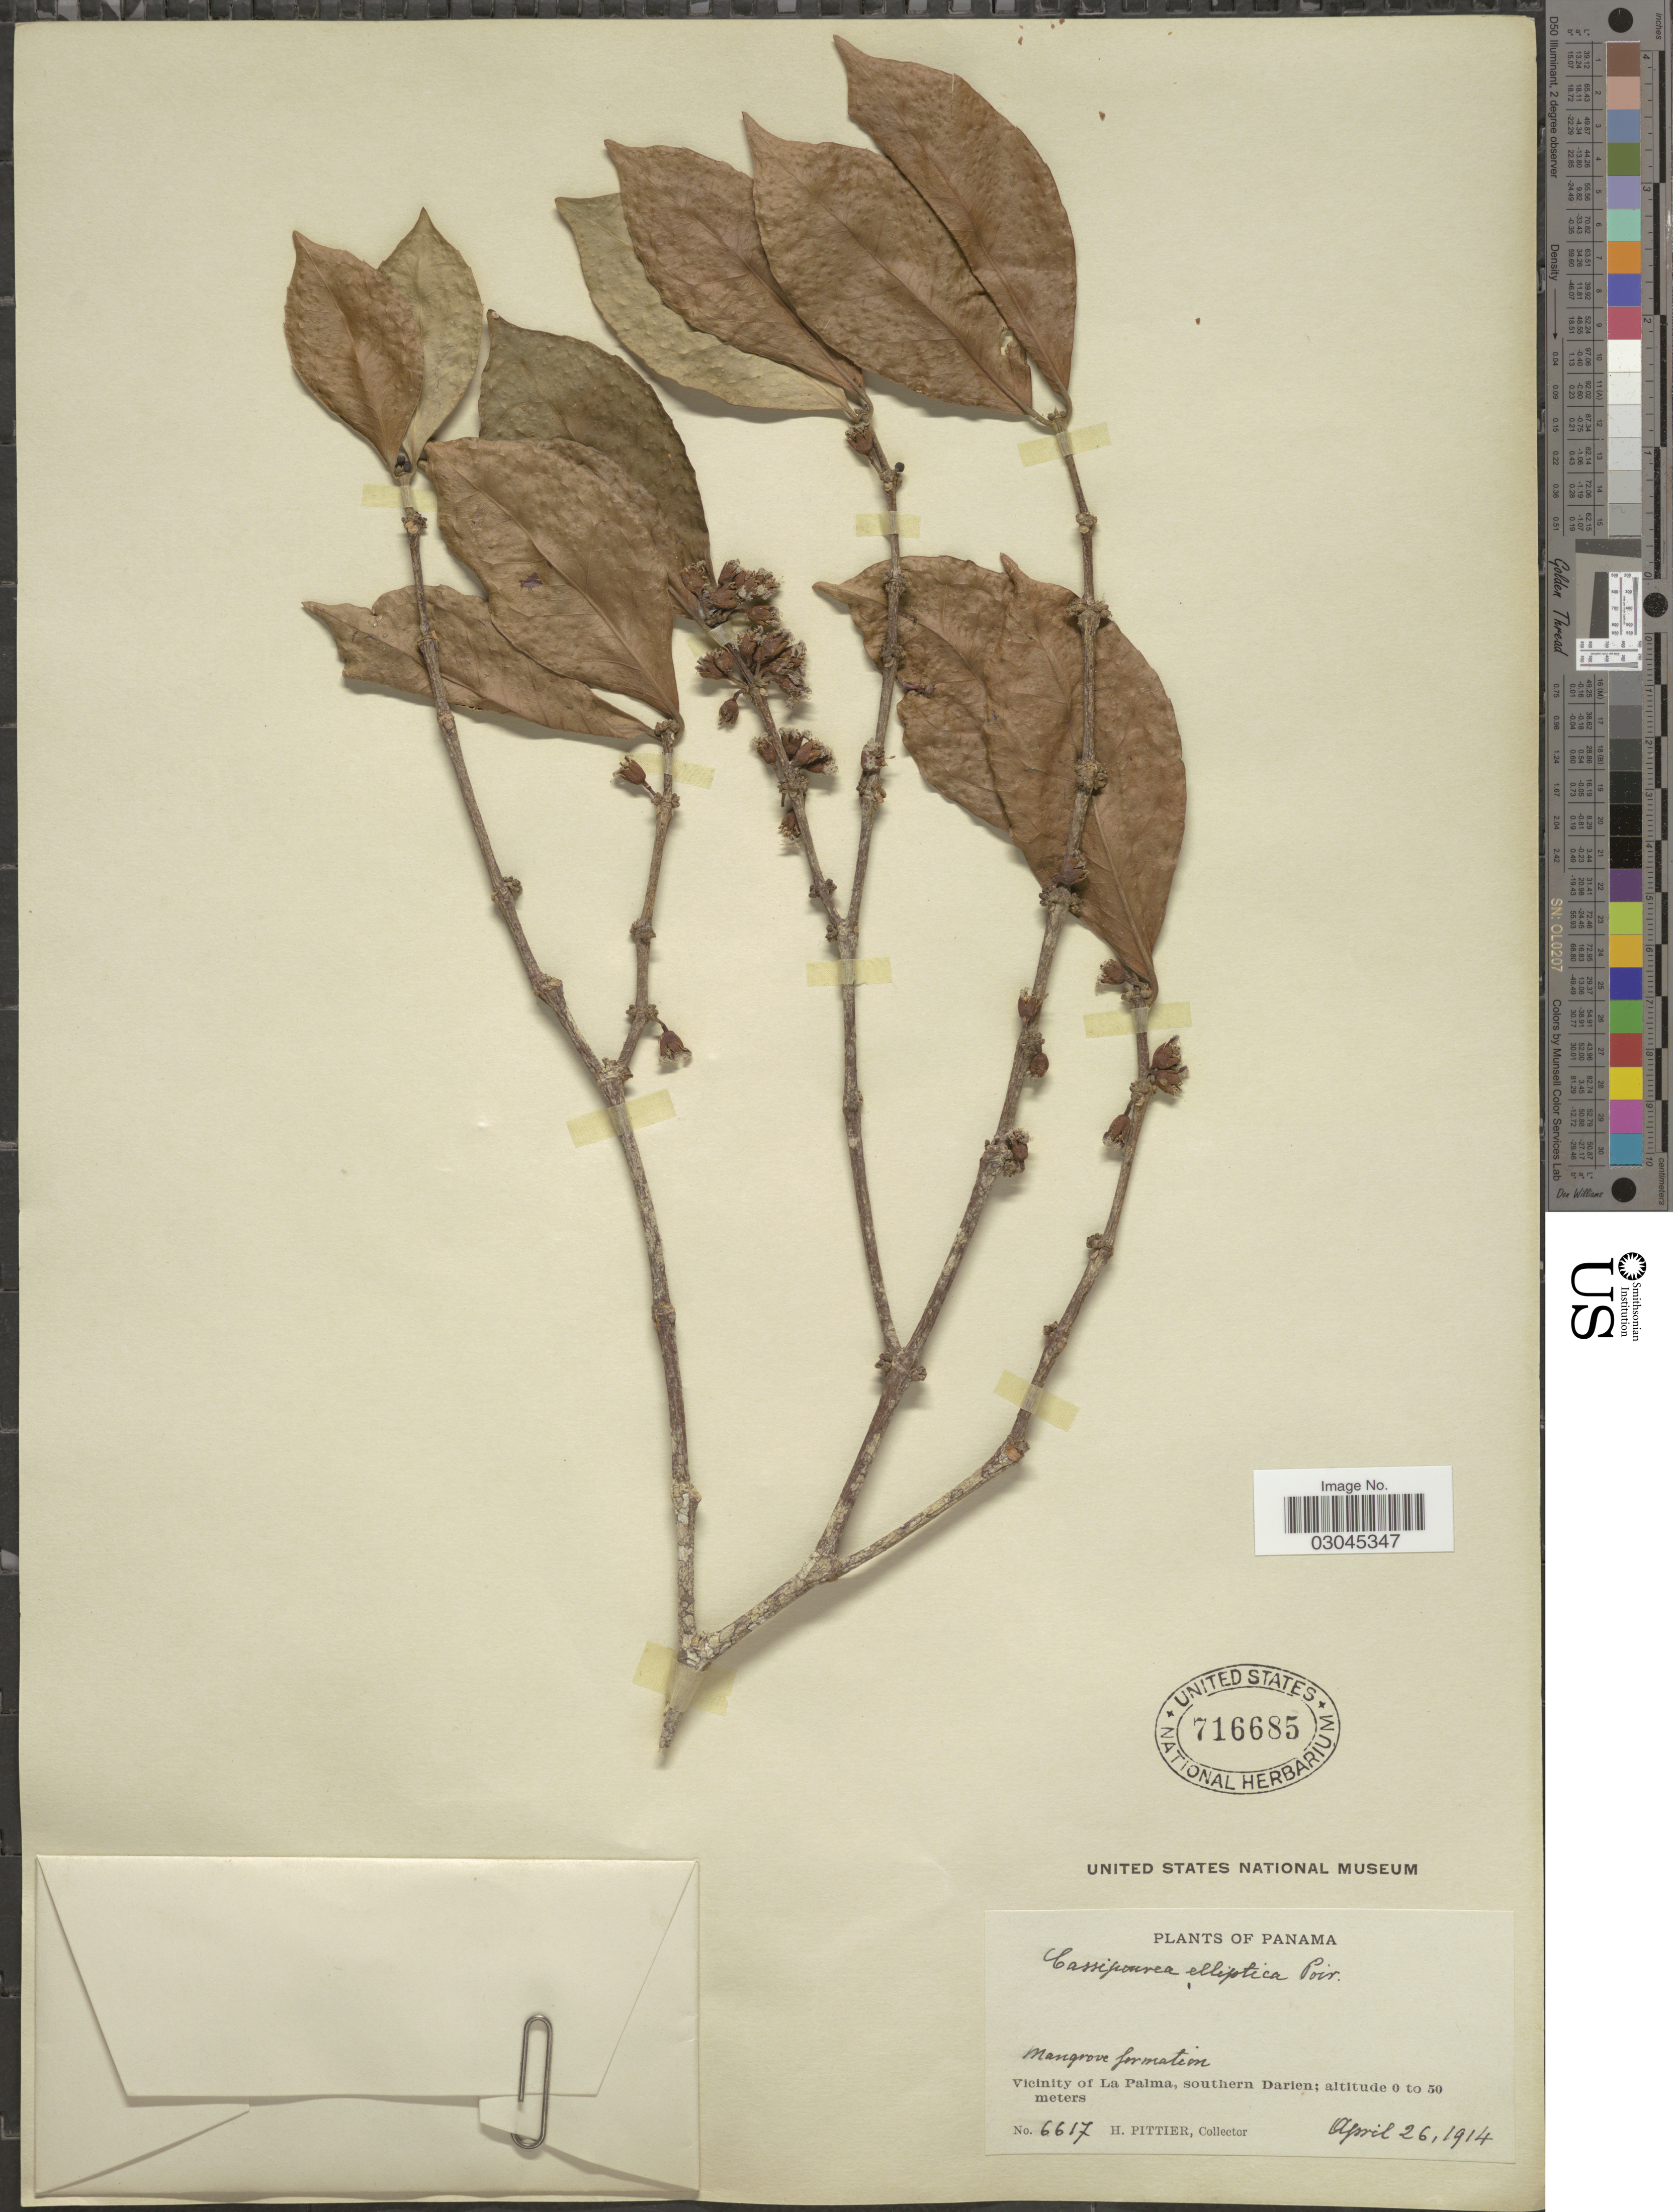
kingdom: Plantae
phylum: Tracheophyta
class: Magnoliopsida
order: Malpighiales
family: Rhizophoraceae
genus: Cassipourea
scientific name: Cassipourea elliptica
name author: (Sw.) Poir.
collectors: H. F. Pittier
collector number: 6617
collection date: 1914-04-26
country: Panama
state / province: Darién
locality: Vicinity of La Palma, southern Darien.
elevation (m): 0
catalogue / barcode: US 716685